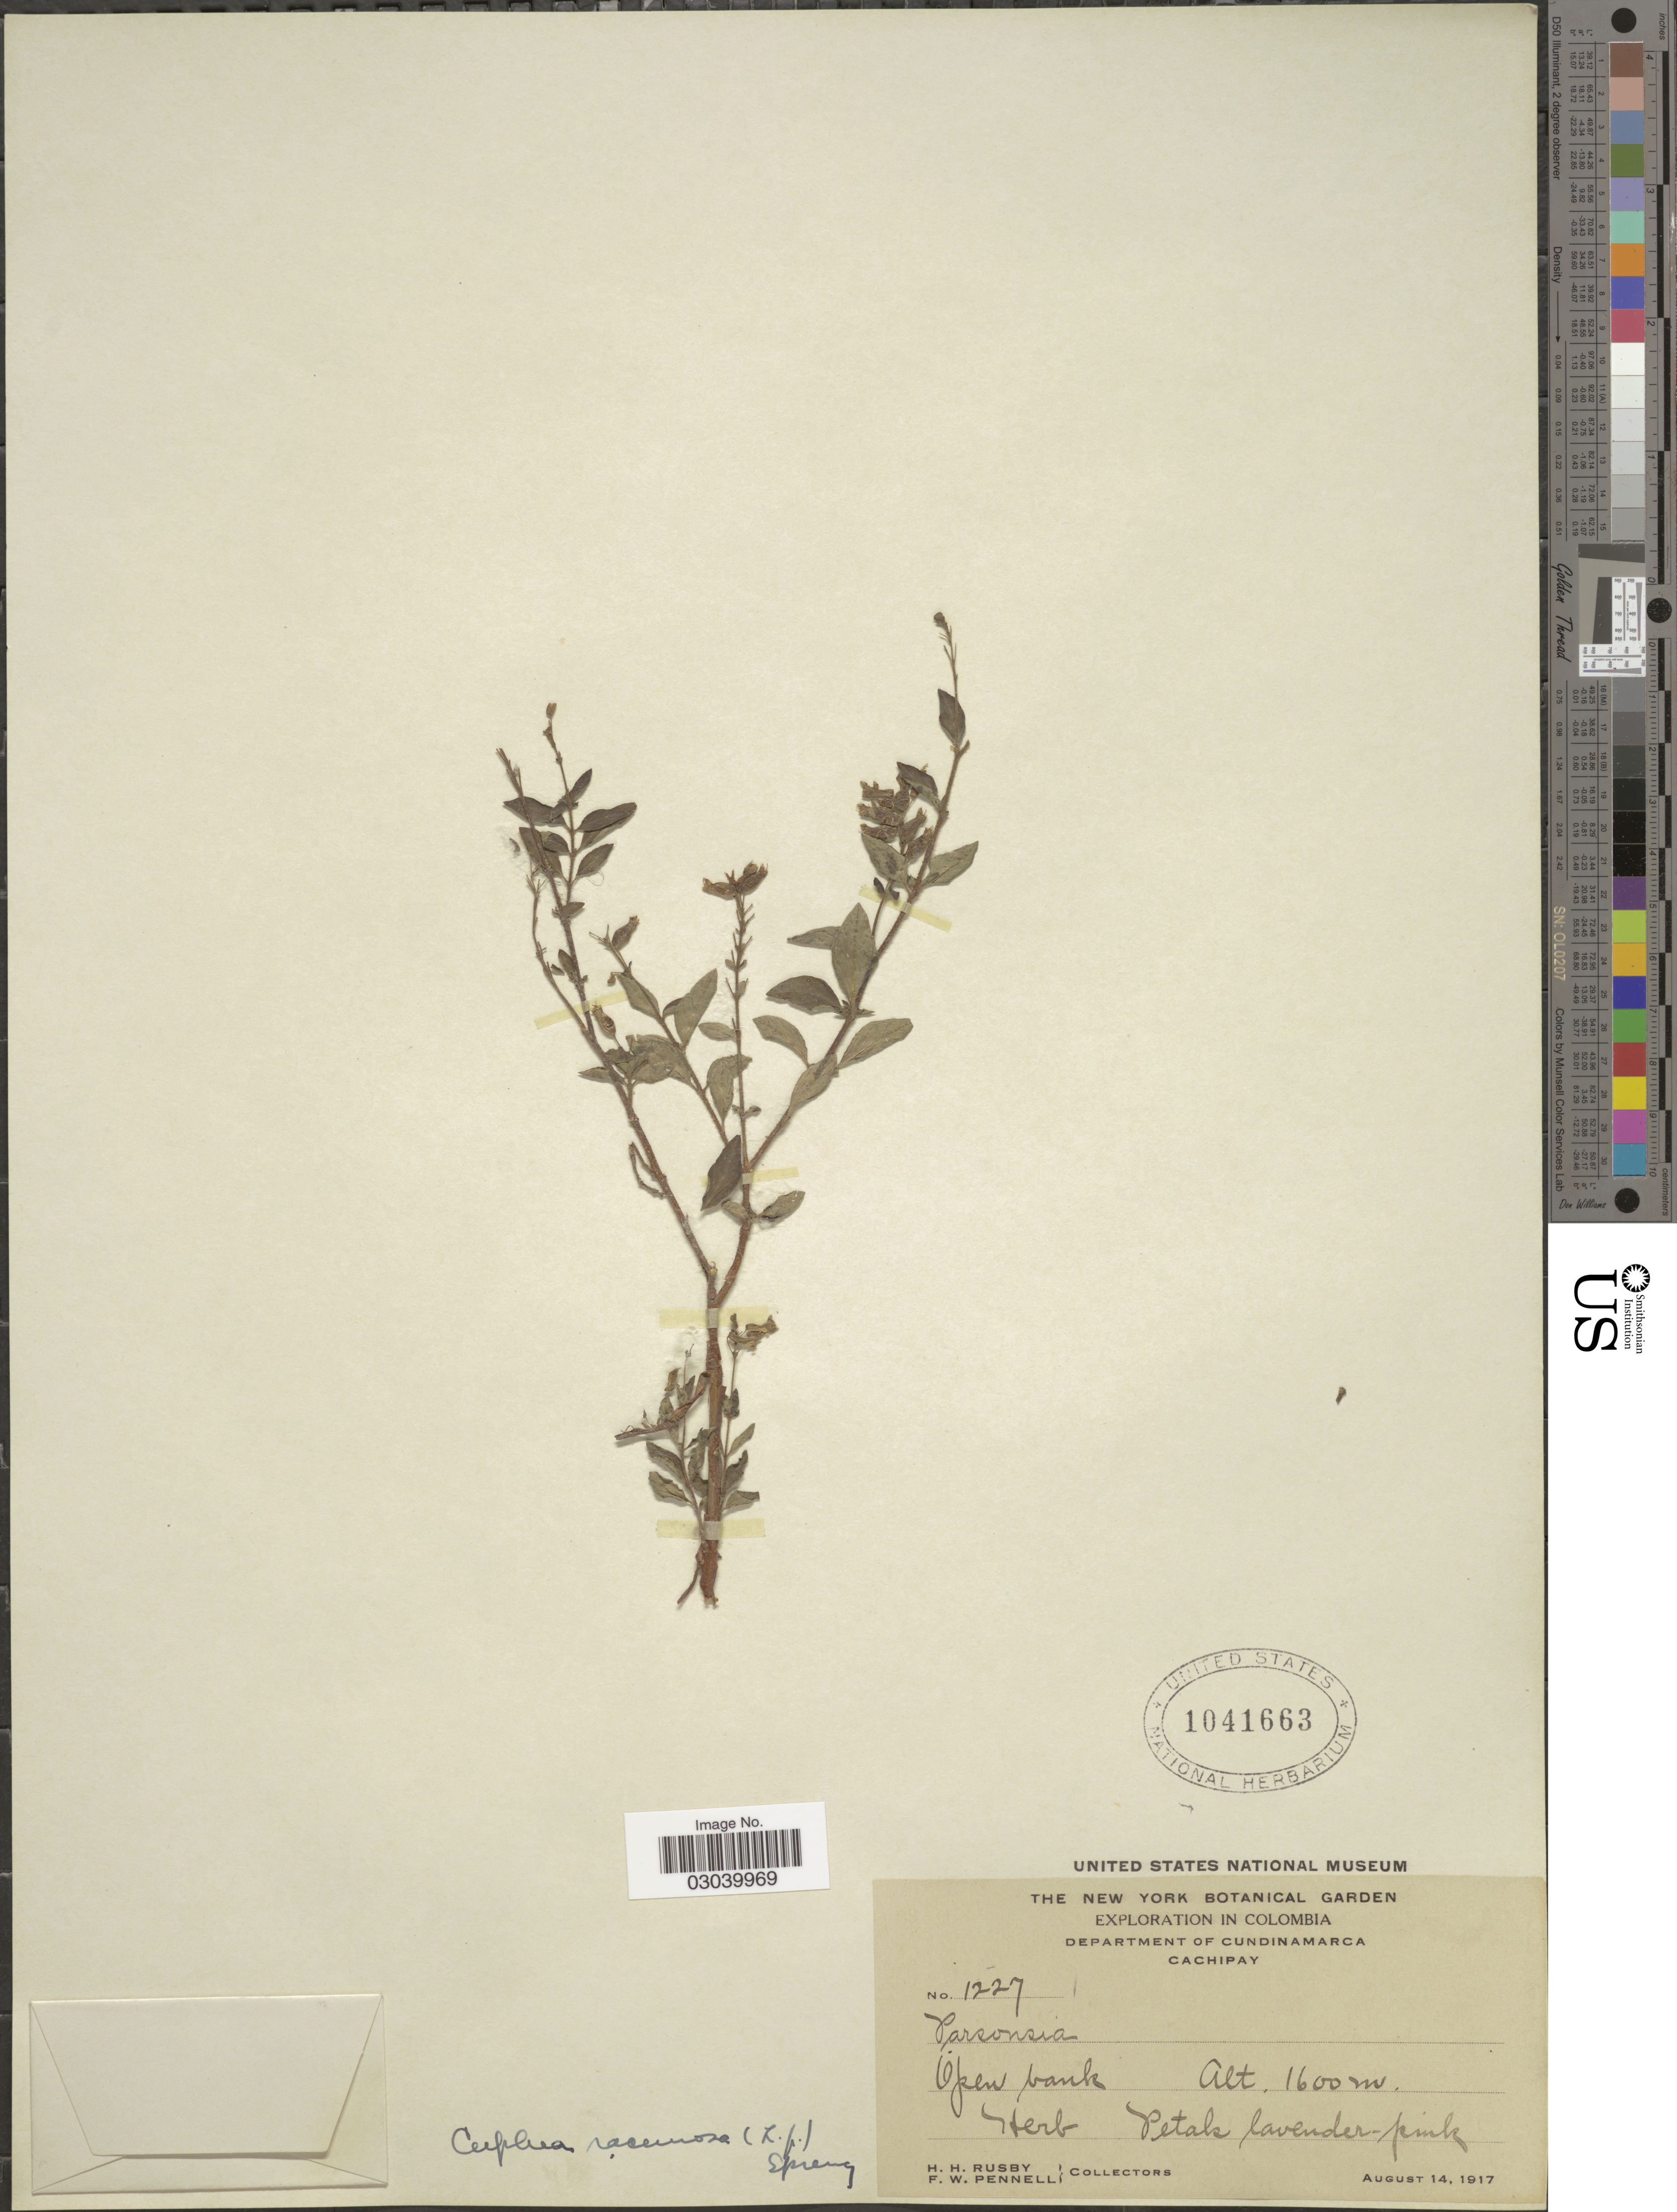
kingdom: Plantae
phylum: Tracheophyta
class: Magnoliopsida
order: Myrtales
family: Lythraceae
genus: Cuphea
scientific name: Cuphea racemosa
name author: (L. f.) Spreng.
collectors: H. H. Rusby & F. W. Pennell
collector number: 1227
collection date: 1917-08-14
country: Colombia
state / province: Cundinamarca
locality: Department of Cundinamarca, Cachipay.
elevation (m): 1600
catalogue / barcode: US 1041663